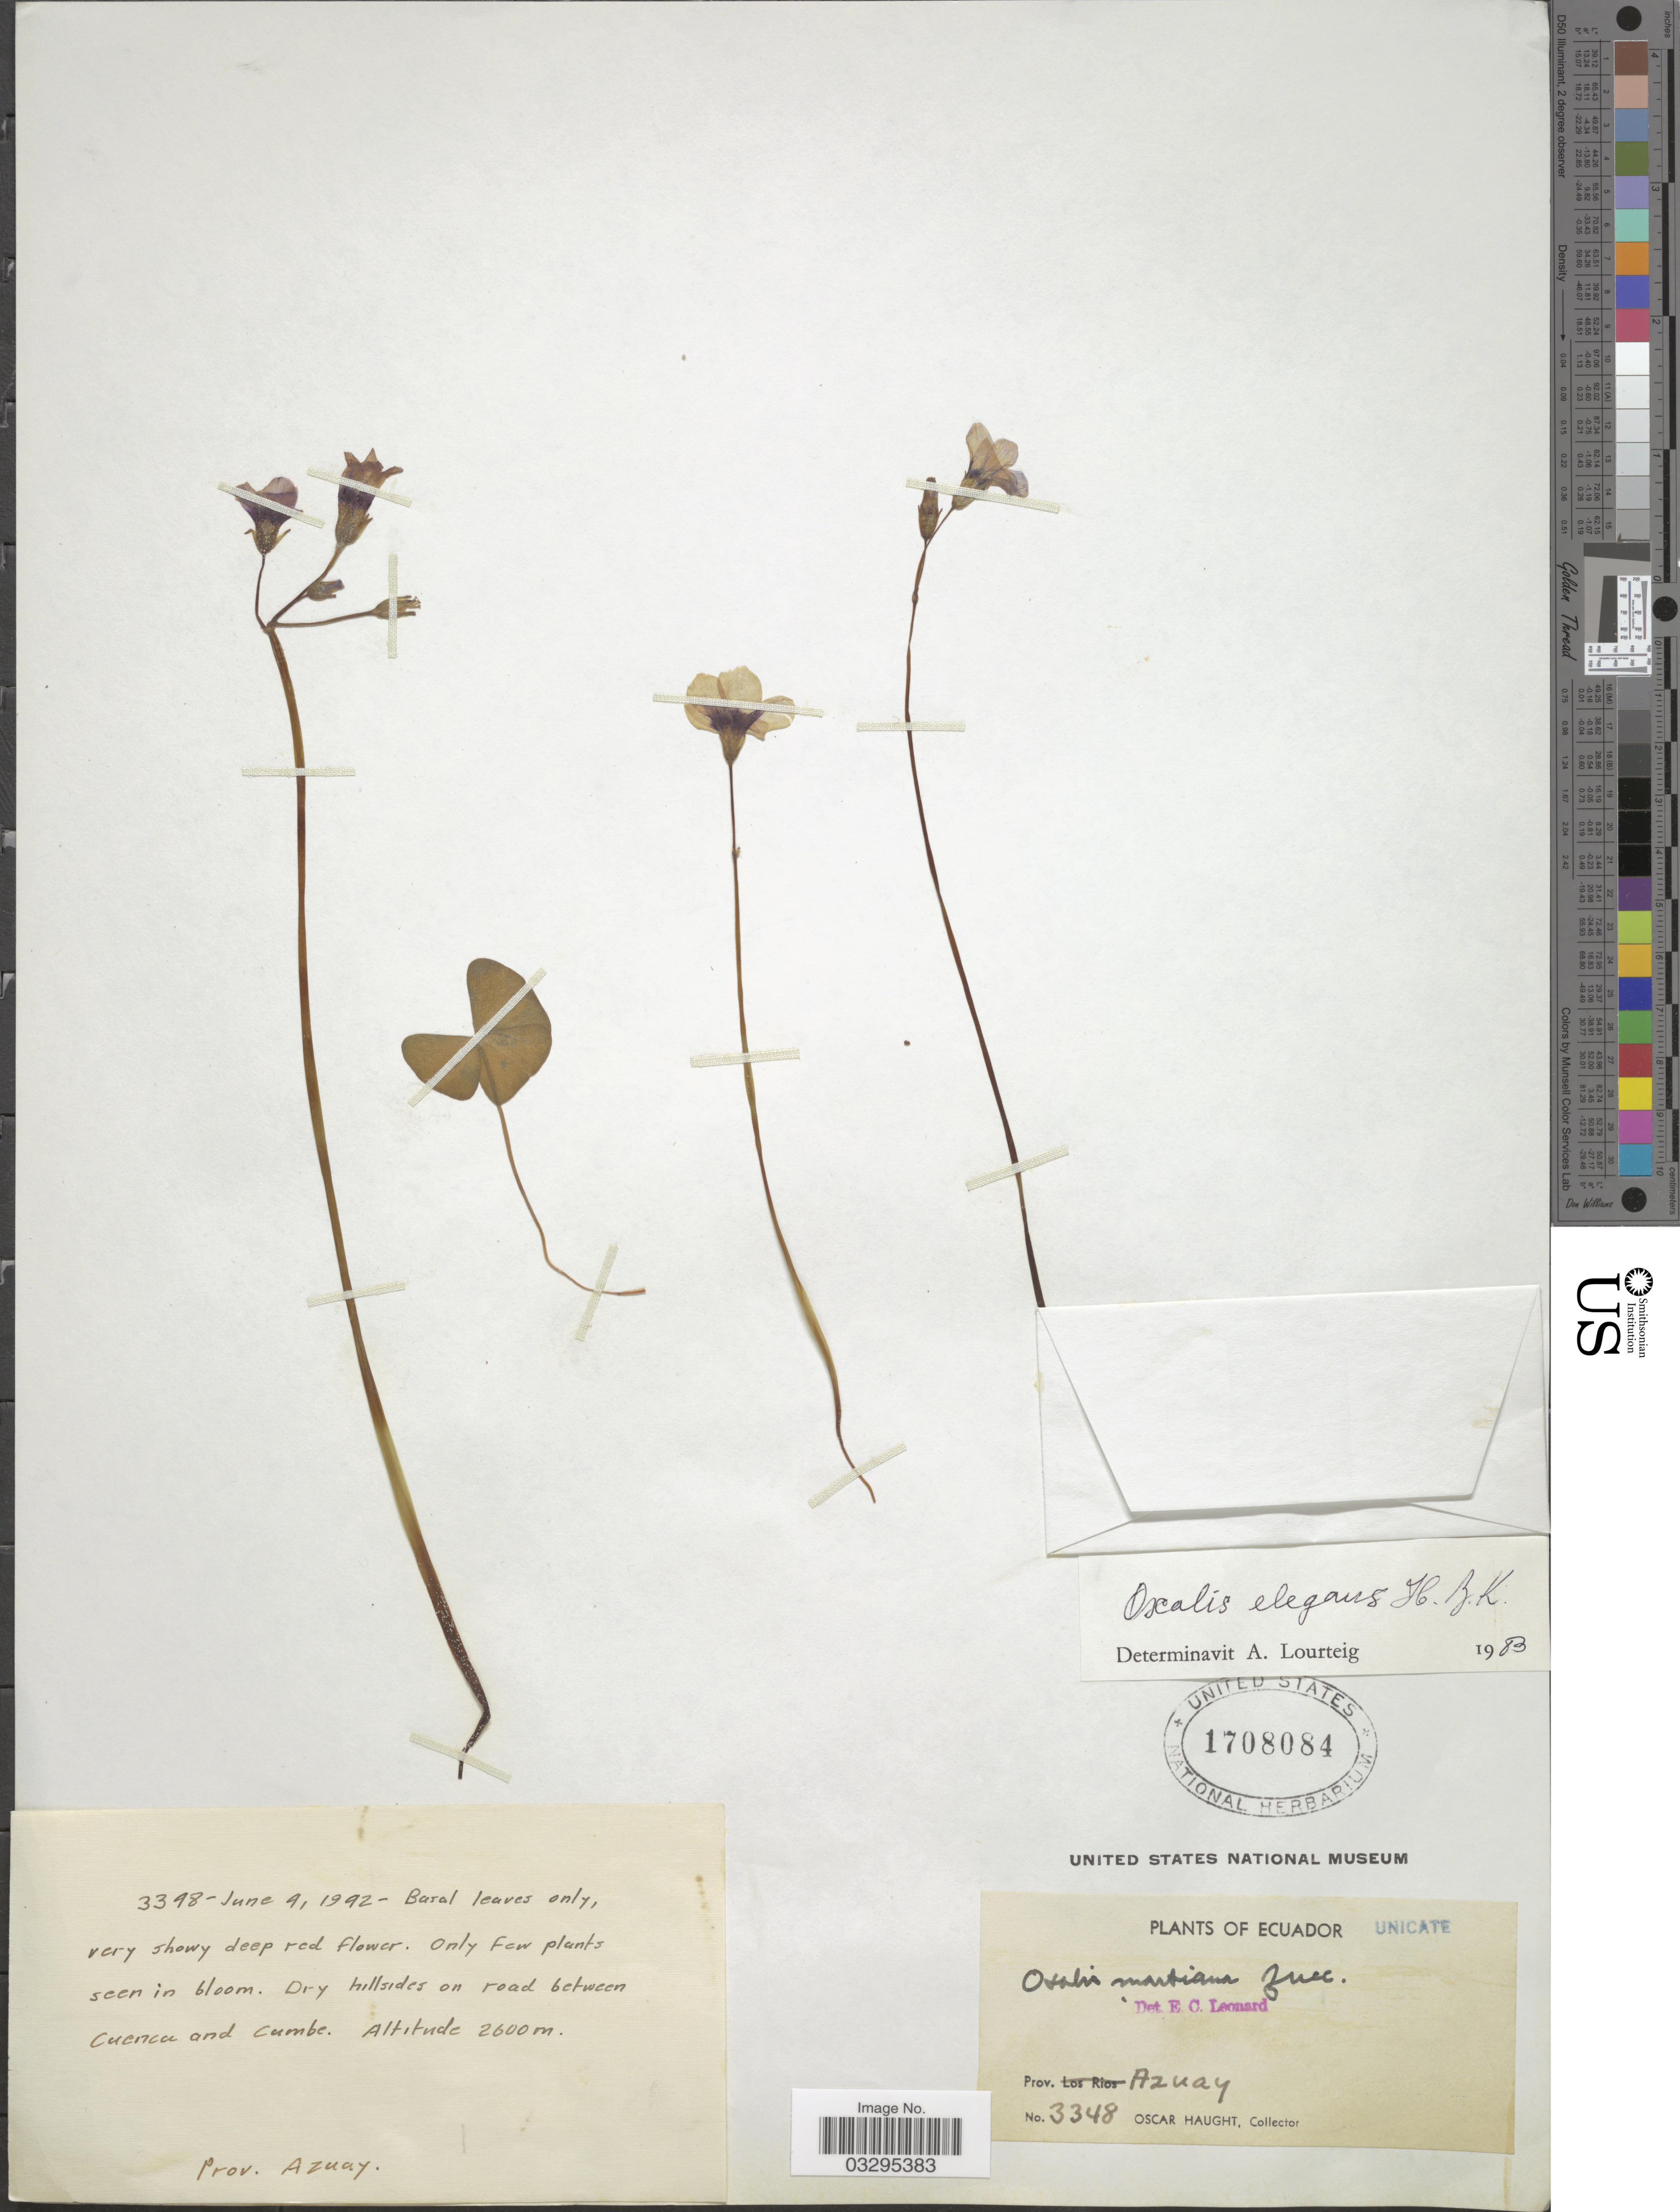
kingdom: Plantae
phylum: Tracheophyta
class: Magnoliopsida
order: Oxalidales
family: Oxalidaceae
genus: Oxalis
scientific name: Oxalis elegans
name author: Kunth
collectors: O. L. Haught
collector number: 3348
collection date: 1942-06-04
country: Ecuador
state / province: Azuay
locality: Unicate. [unsure placement] Dry hillsides on road between Cuenca and Cumbe.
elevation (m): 2600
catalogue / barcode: US 1708084